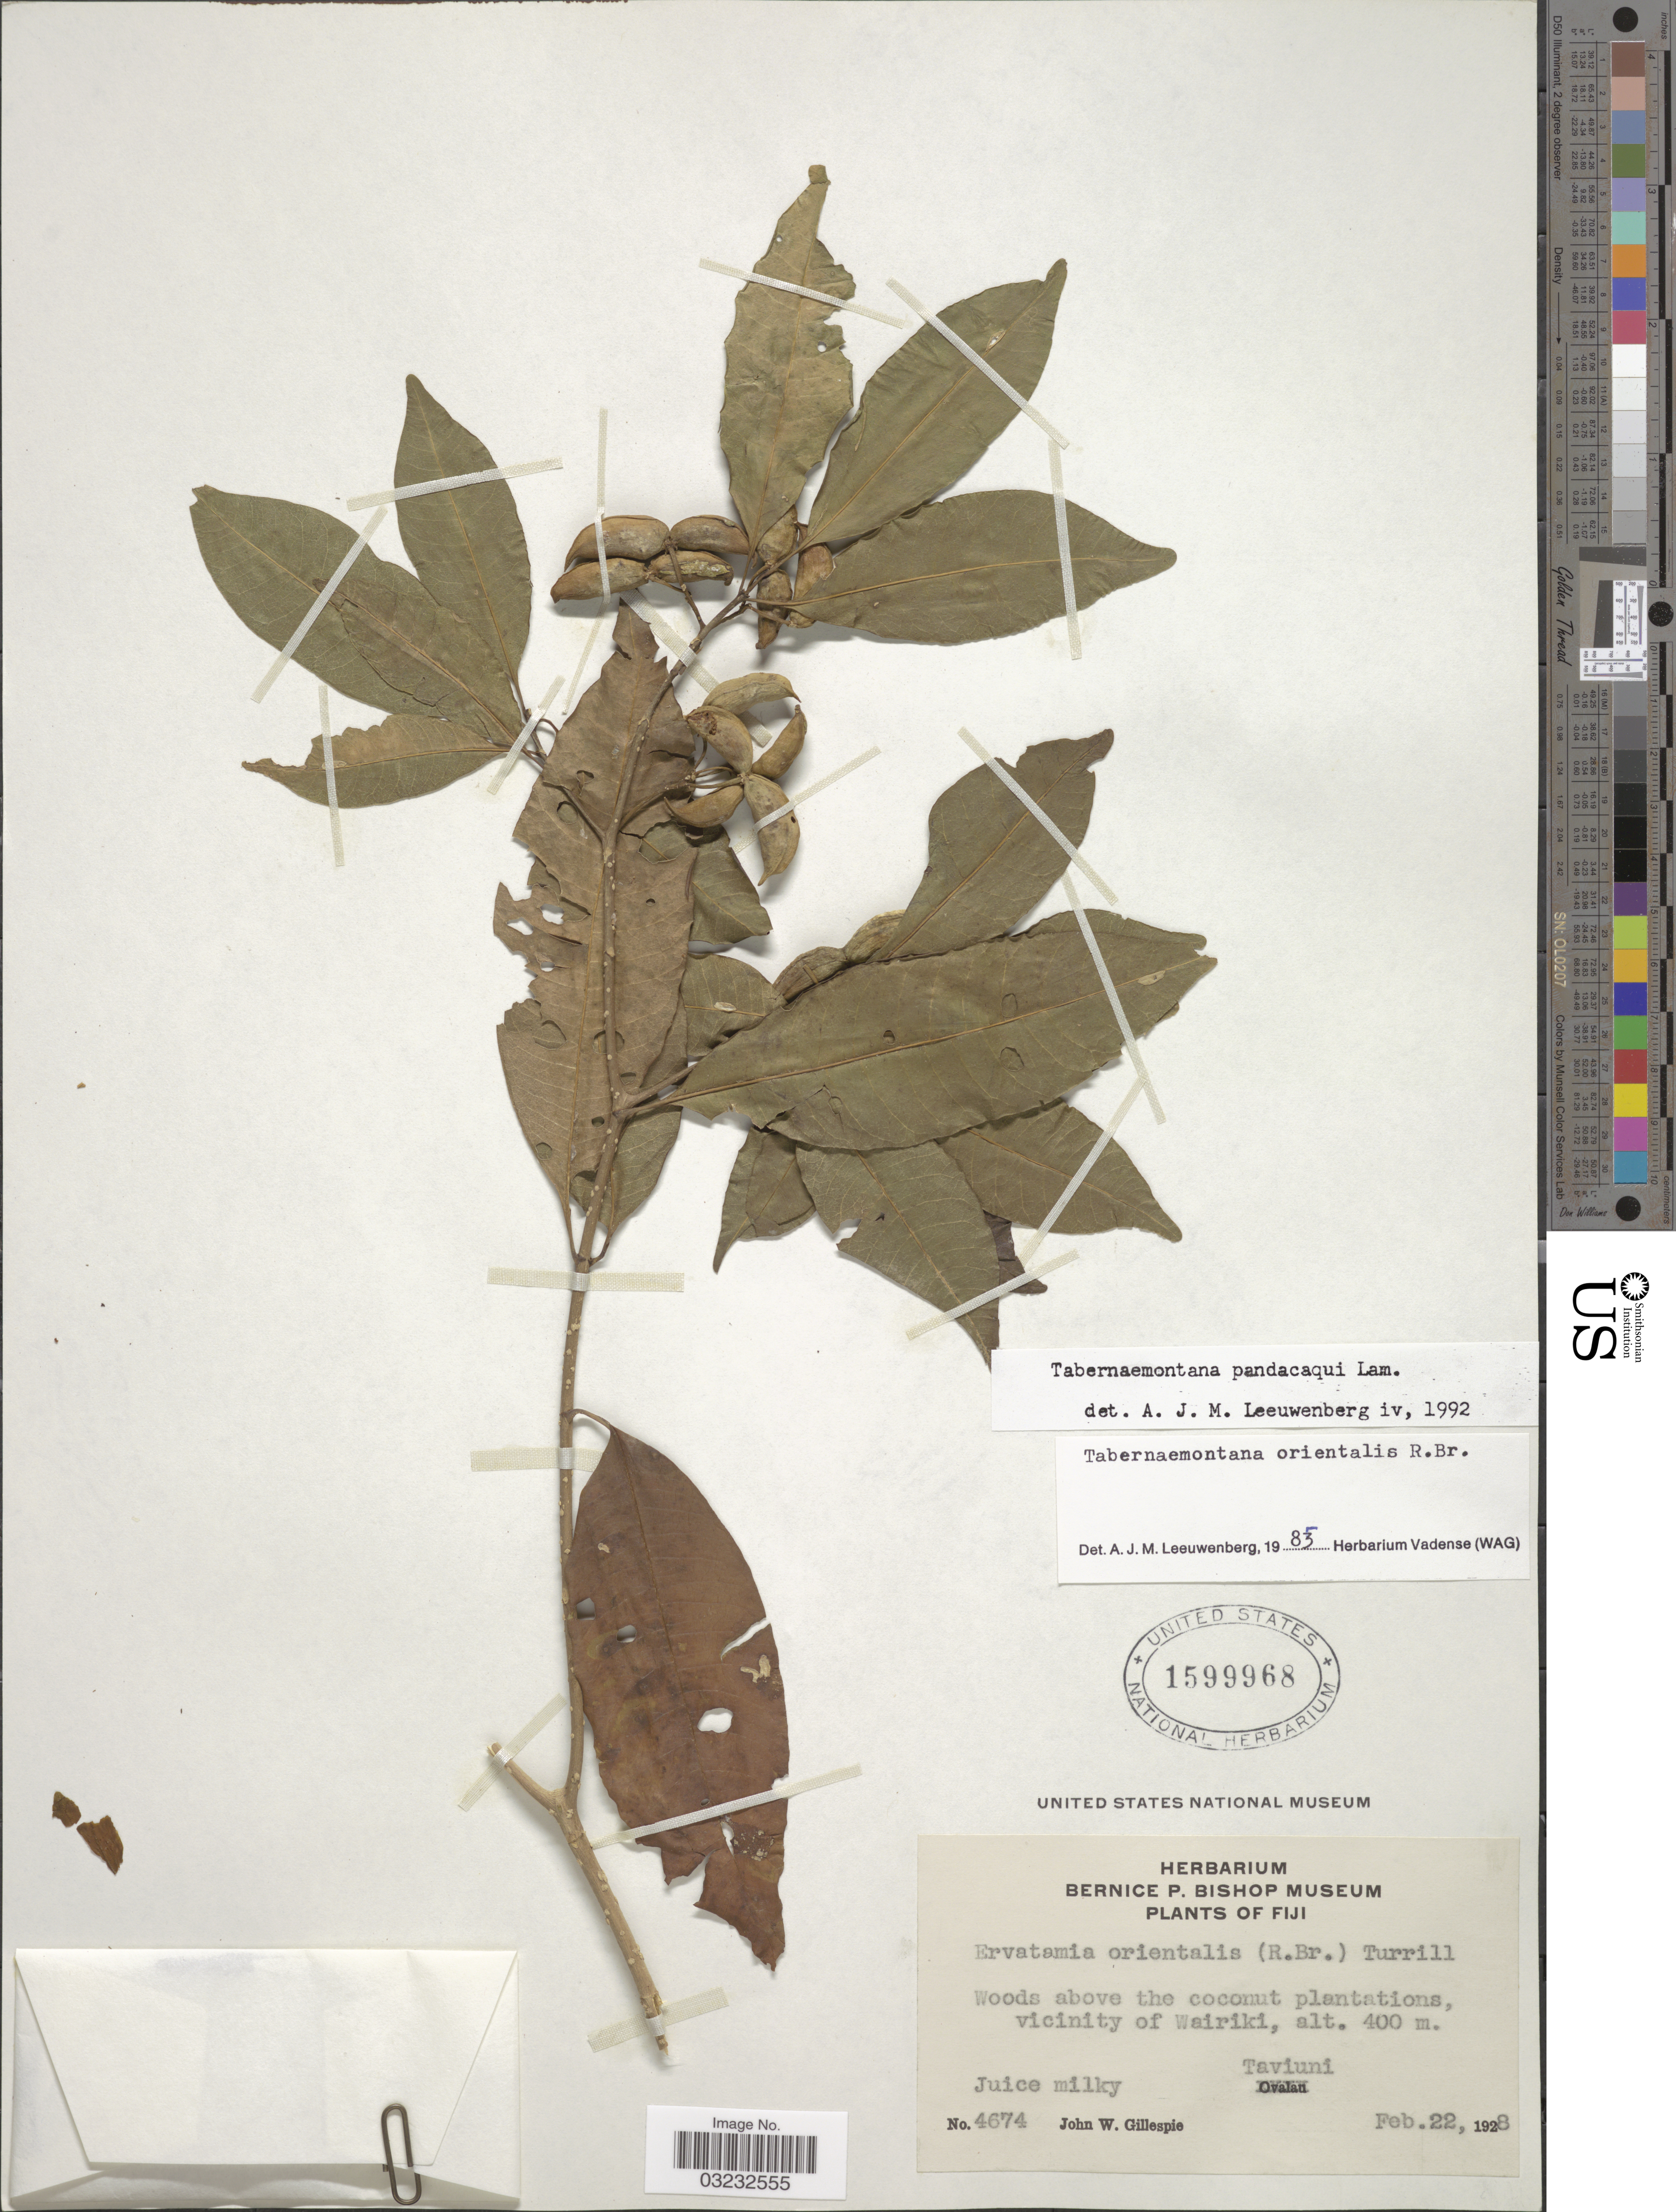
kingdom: Plantae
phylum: Tracheophyta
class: Magnoliopsida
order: Gentianales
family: Apocynaceae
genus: Tabernaemontana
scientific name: Tabernaemontana pandacaqui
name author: Poir.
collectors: J. W. Gillespie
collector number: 4674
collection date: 1928-02-22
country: Fiji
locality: Woods above the coconut plantations, vicinity of Wairiki, Taviuni.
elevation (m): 400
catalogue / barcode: US 1599968